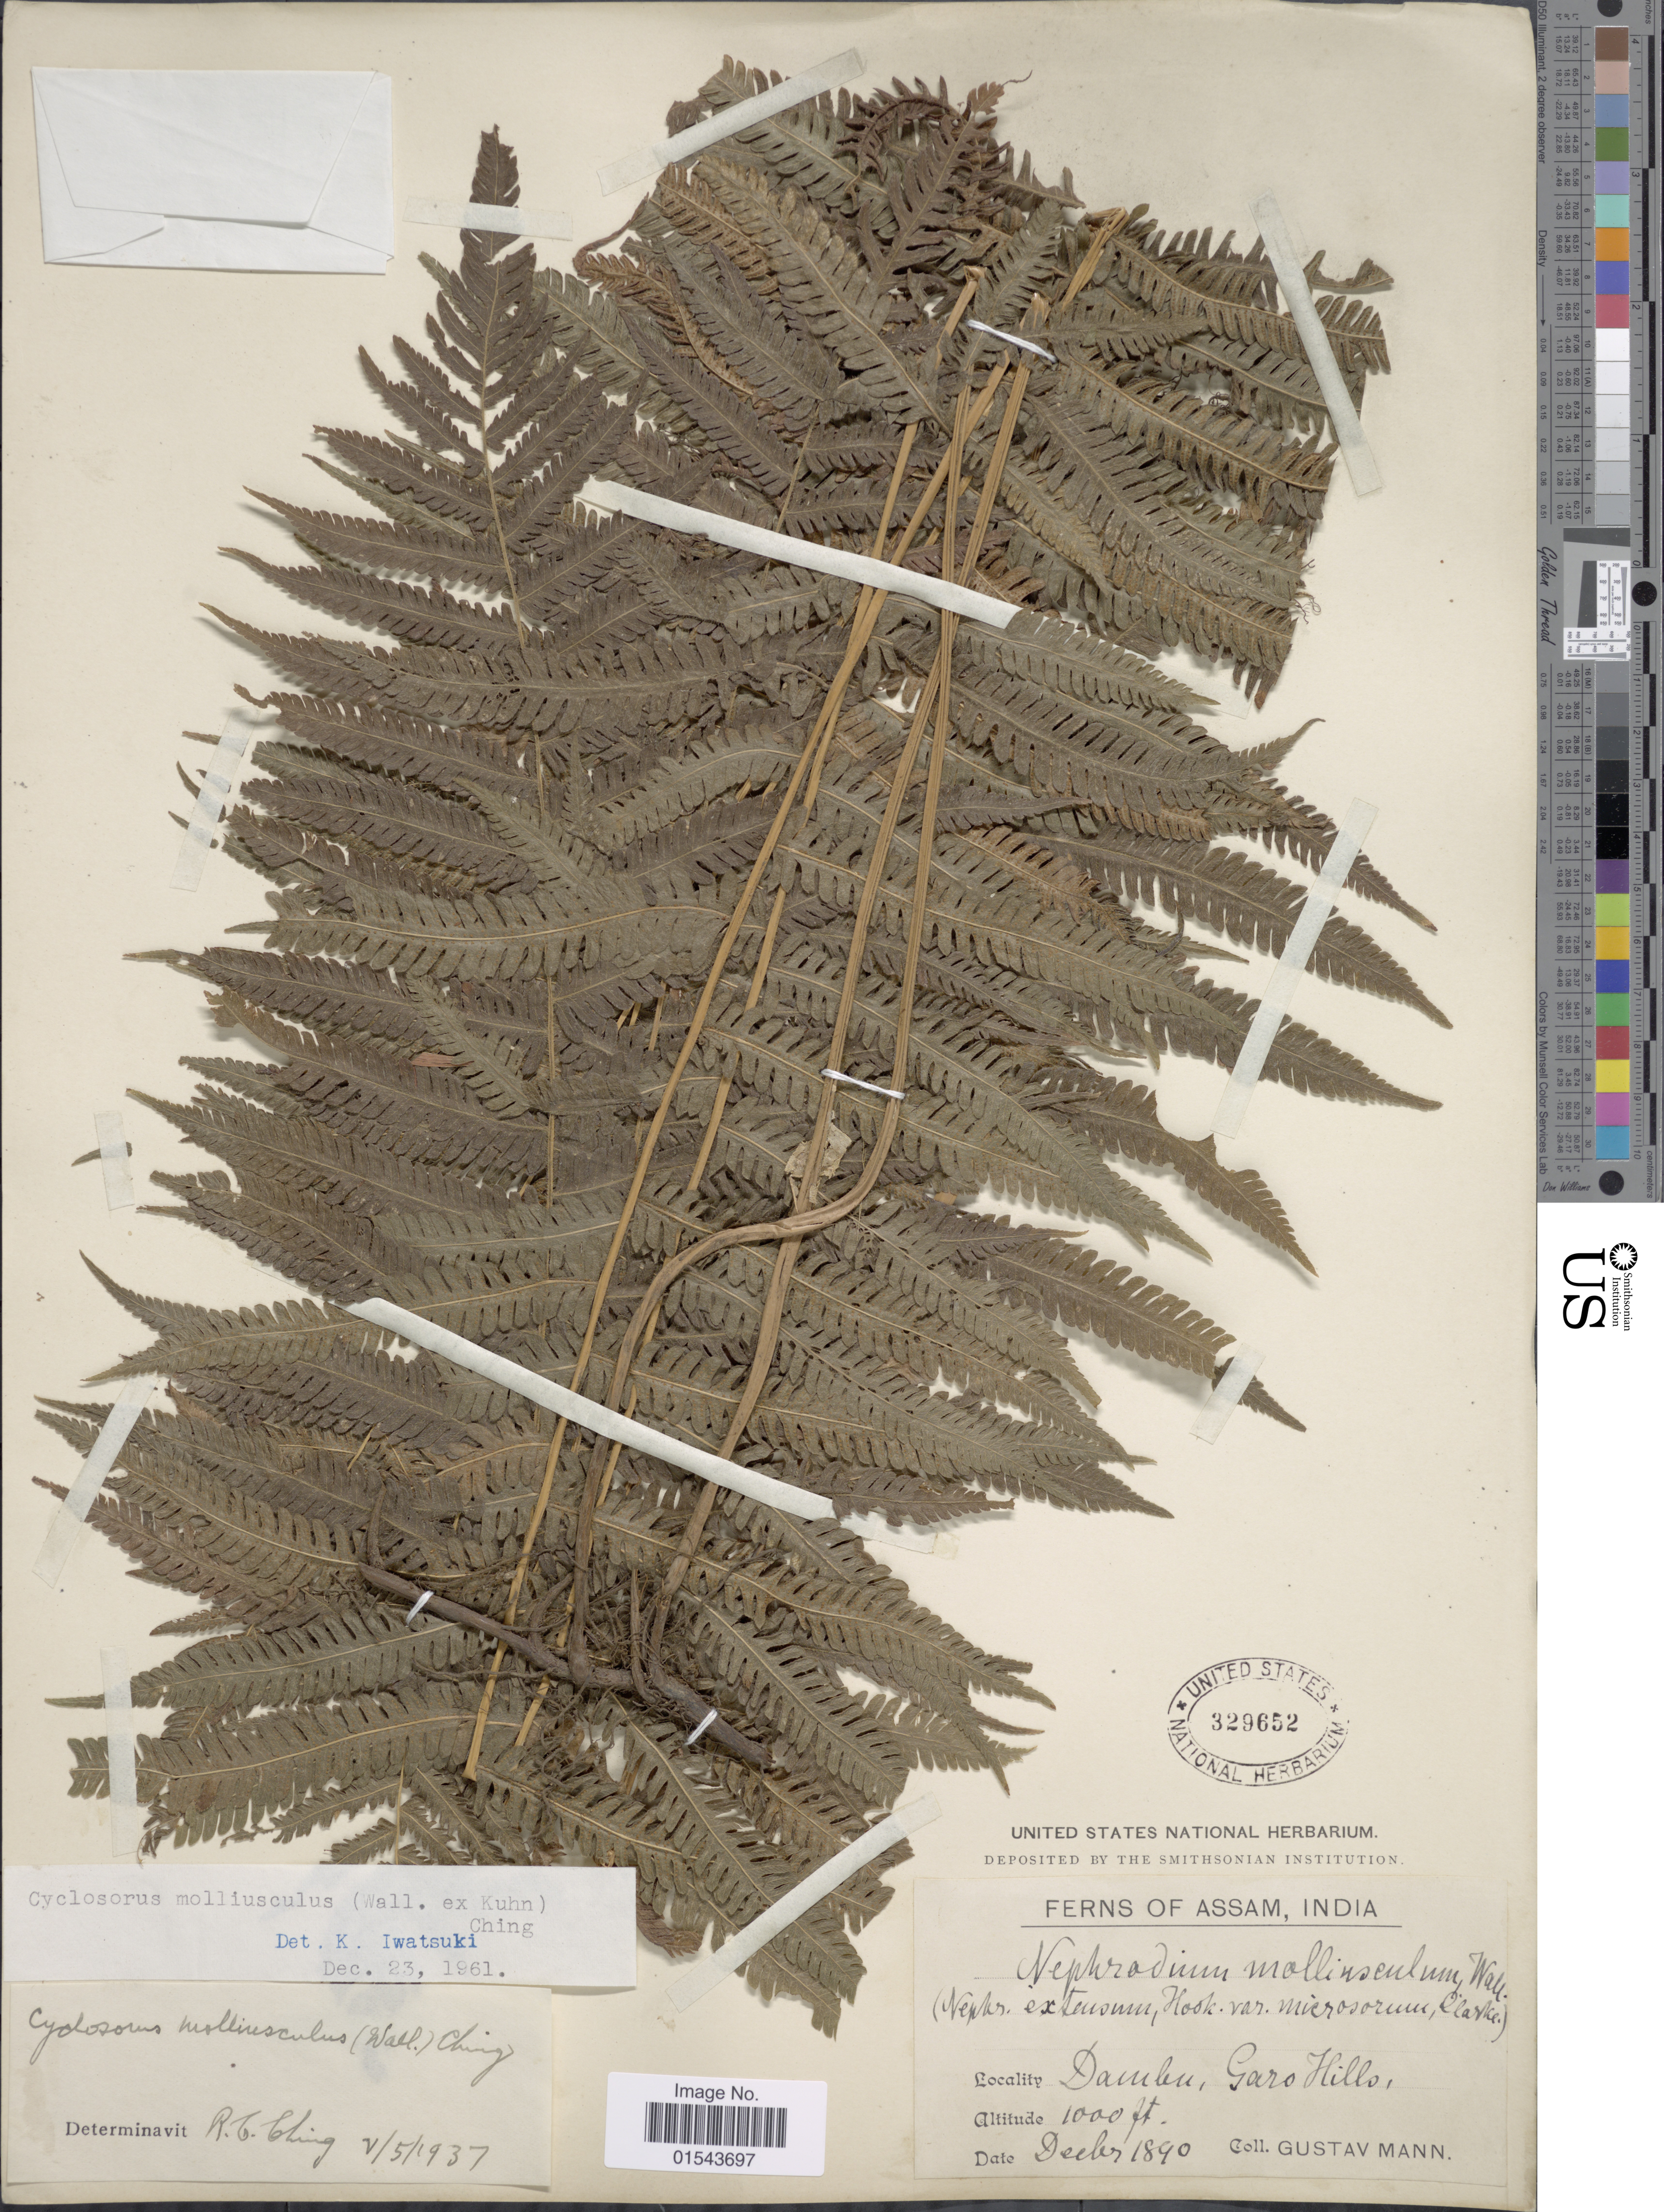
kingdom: Plantae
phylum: Tracheophyta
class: Polypodiopsida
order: Polypodiales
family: Thelypteridaceae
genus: Christella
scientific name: Christella molliuscula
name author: (Wall.) Holttum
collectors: G. Mann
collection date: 1890-12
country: India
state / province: Meghalaya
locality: Assam, Dambu, Garo Hills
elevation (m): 305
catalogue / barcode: US 329652